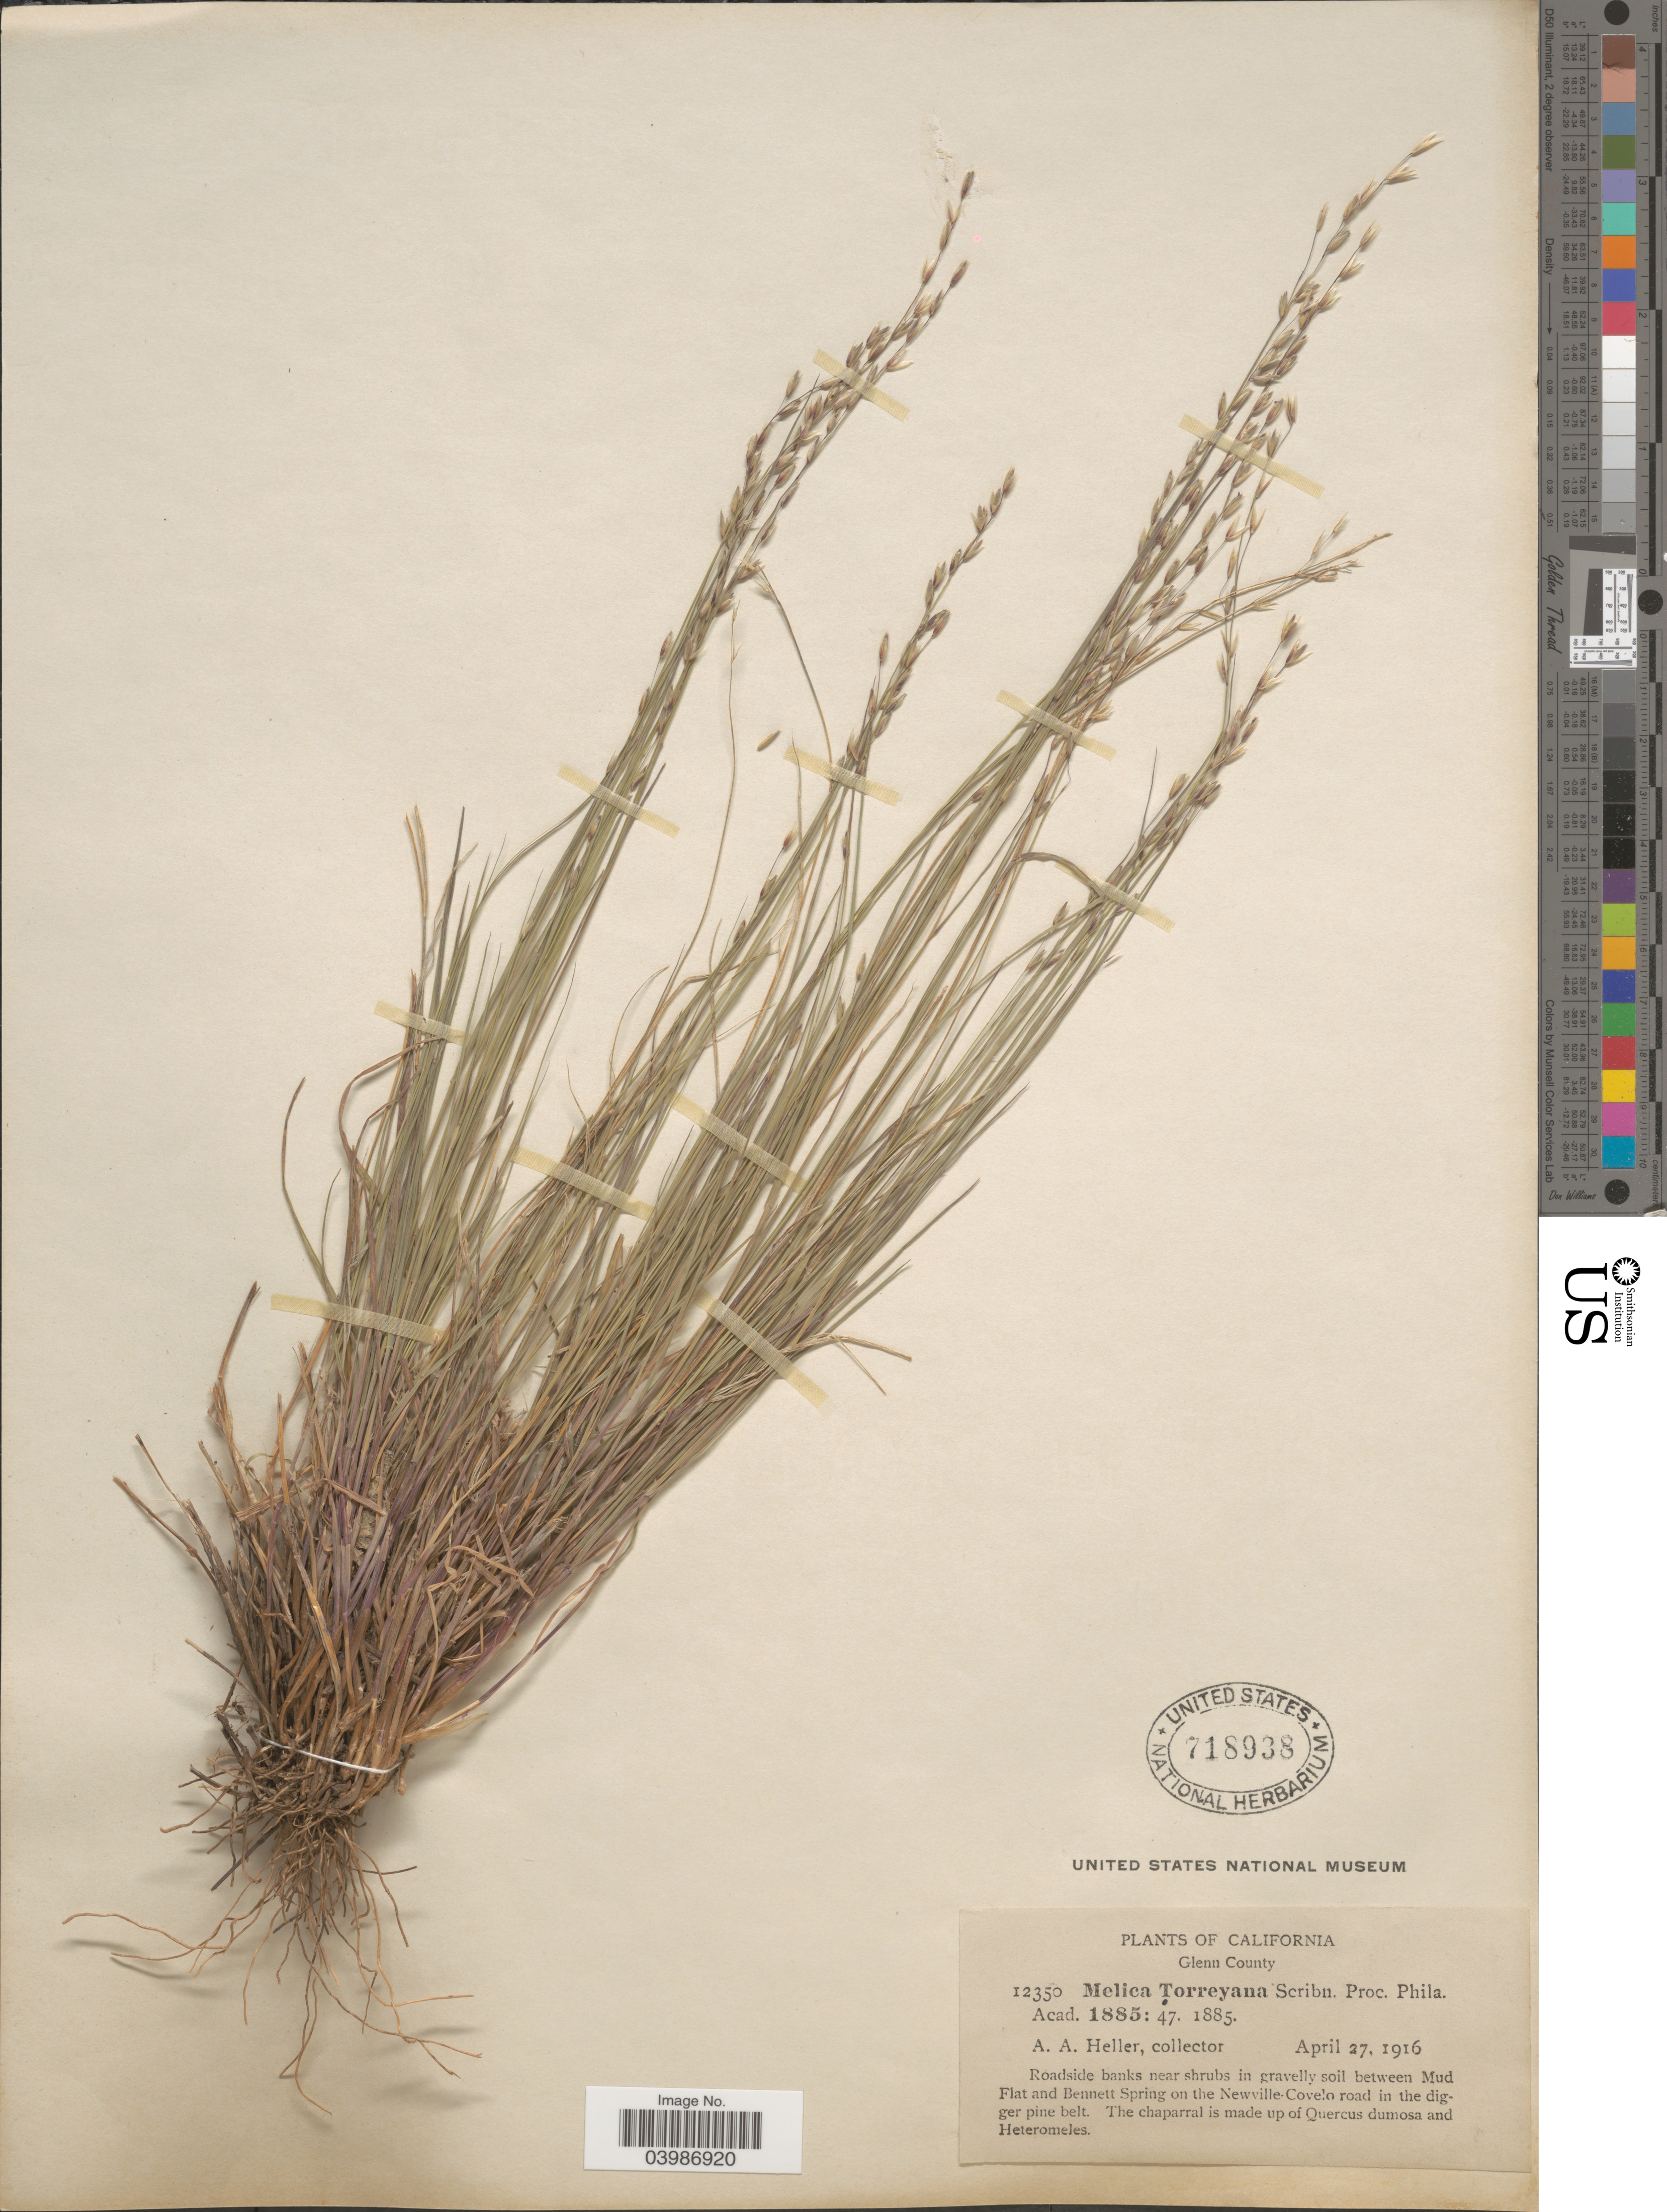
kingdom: Plantae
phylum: Tracheophyta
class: Liliopsida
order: Poales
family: Poaceae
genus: Melica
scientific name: Melica torreyana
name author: Scribn.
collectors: A. A. Heller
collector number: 12350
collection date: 1916-04-27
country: United States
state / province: California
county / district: Glenn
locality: Glenn County. Between Mud Flat and Bennett Spring on the Newville-Covelo road in the digger pine belt.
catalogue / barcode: US 718938